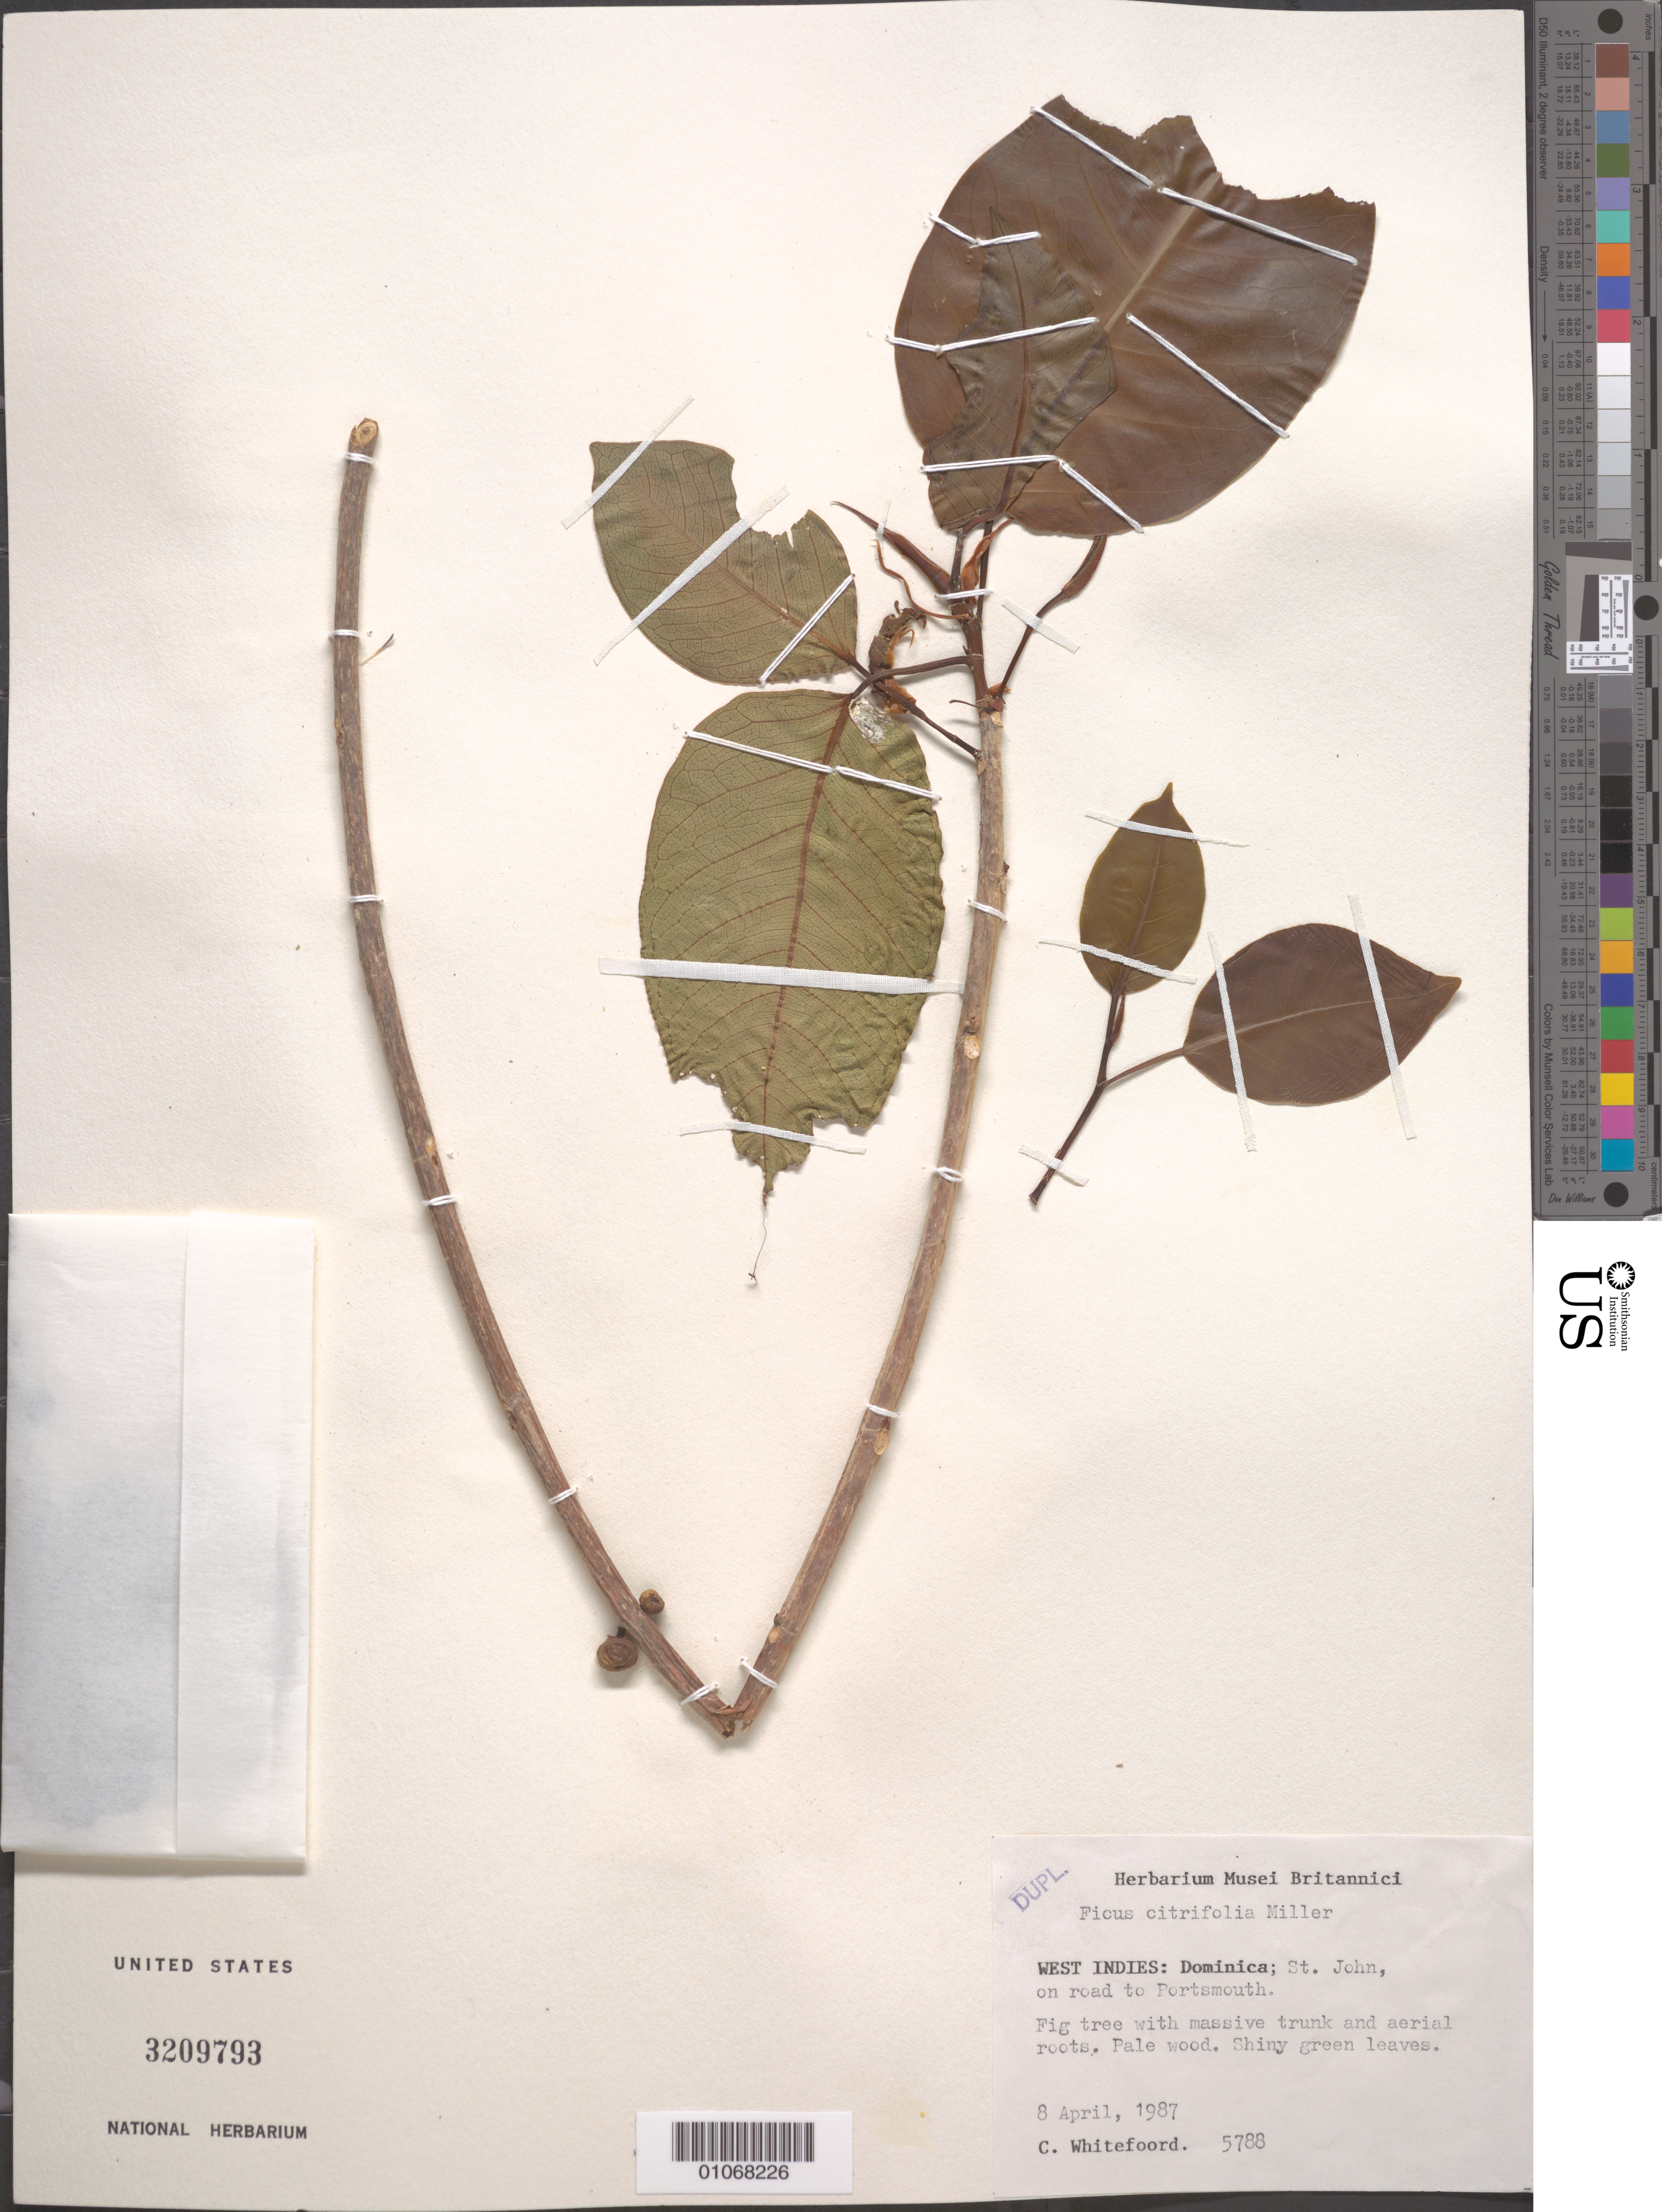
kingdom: Plantae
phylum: Tracheophyta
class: Magnoliopsida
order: Rosales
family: Moraceae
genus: Ficus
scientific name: Ficus citrifolia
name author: Mill.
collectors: C. Whitefoord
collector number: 5788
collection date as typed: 08 Apr 1987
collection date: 1987-04-08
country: Dominica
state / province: St. John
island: Dominica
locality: On road to Porstmouth.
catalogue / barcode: US 3209793